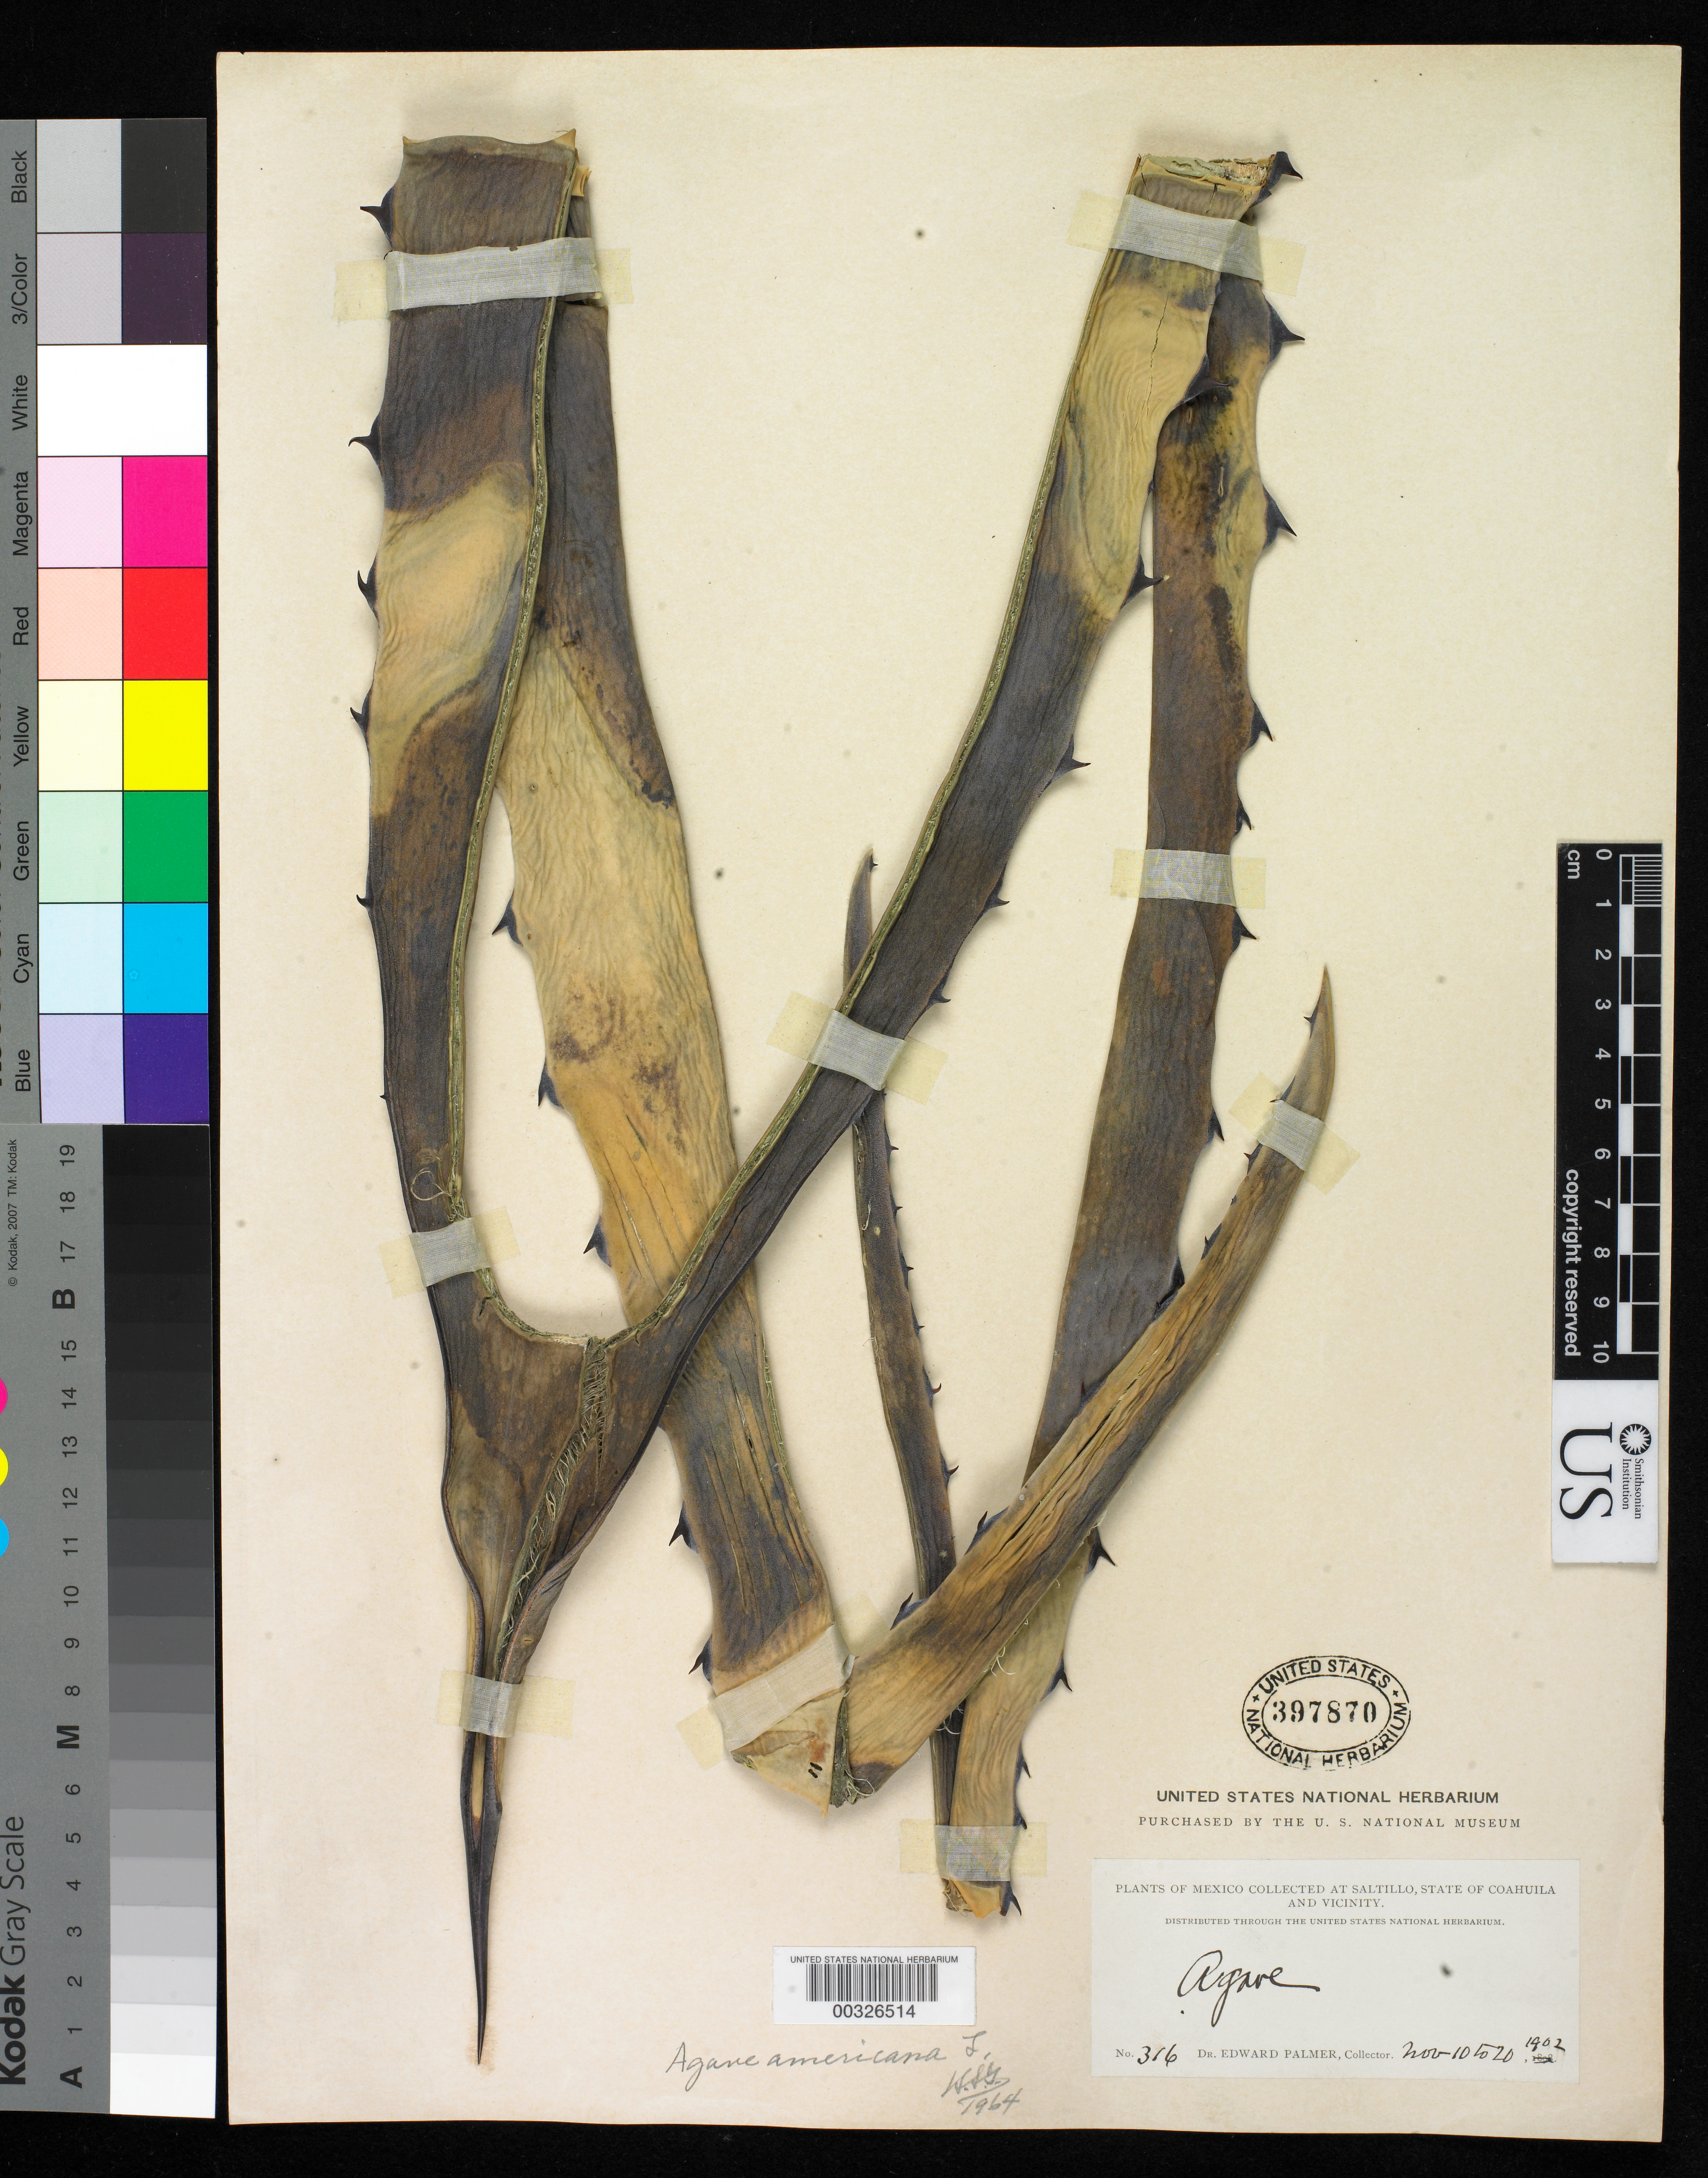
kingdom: Plantae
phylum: Tracheophyta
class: Liliopsida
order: Asparagales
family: Asparagaceae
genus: Agave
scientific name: Agave americana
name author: L.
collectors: E. Palmer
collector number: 316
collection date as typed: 10 Nov 1902 to 20 Nov 1902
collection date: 1902-11-10/1902-11-20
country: Mexico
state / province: Coahuila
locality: Saltillo and vicinity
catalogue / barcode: US 397870